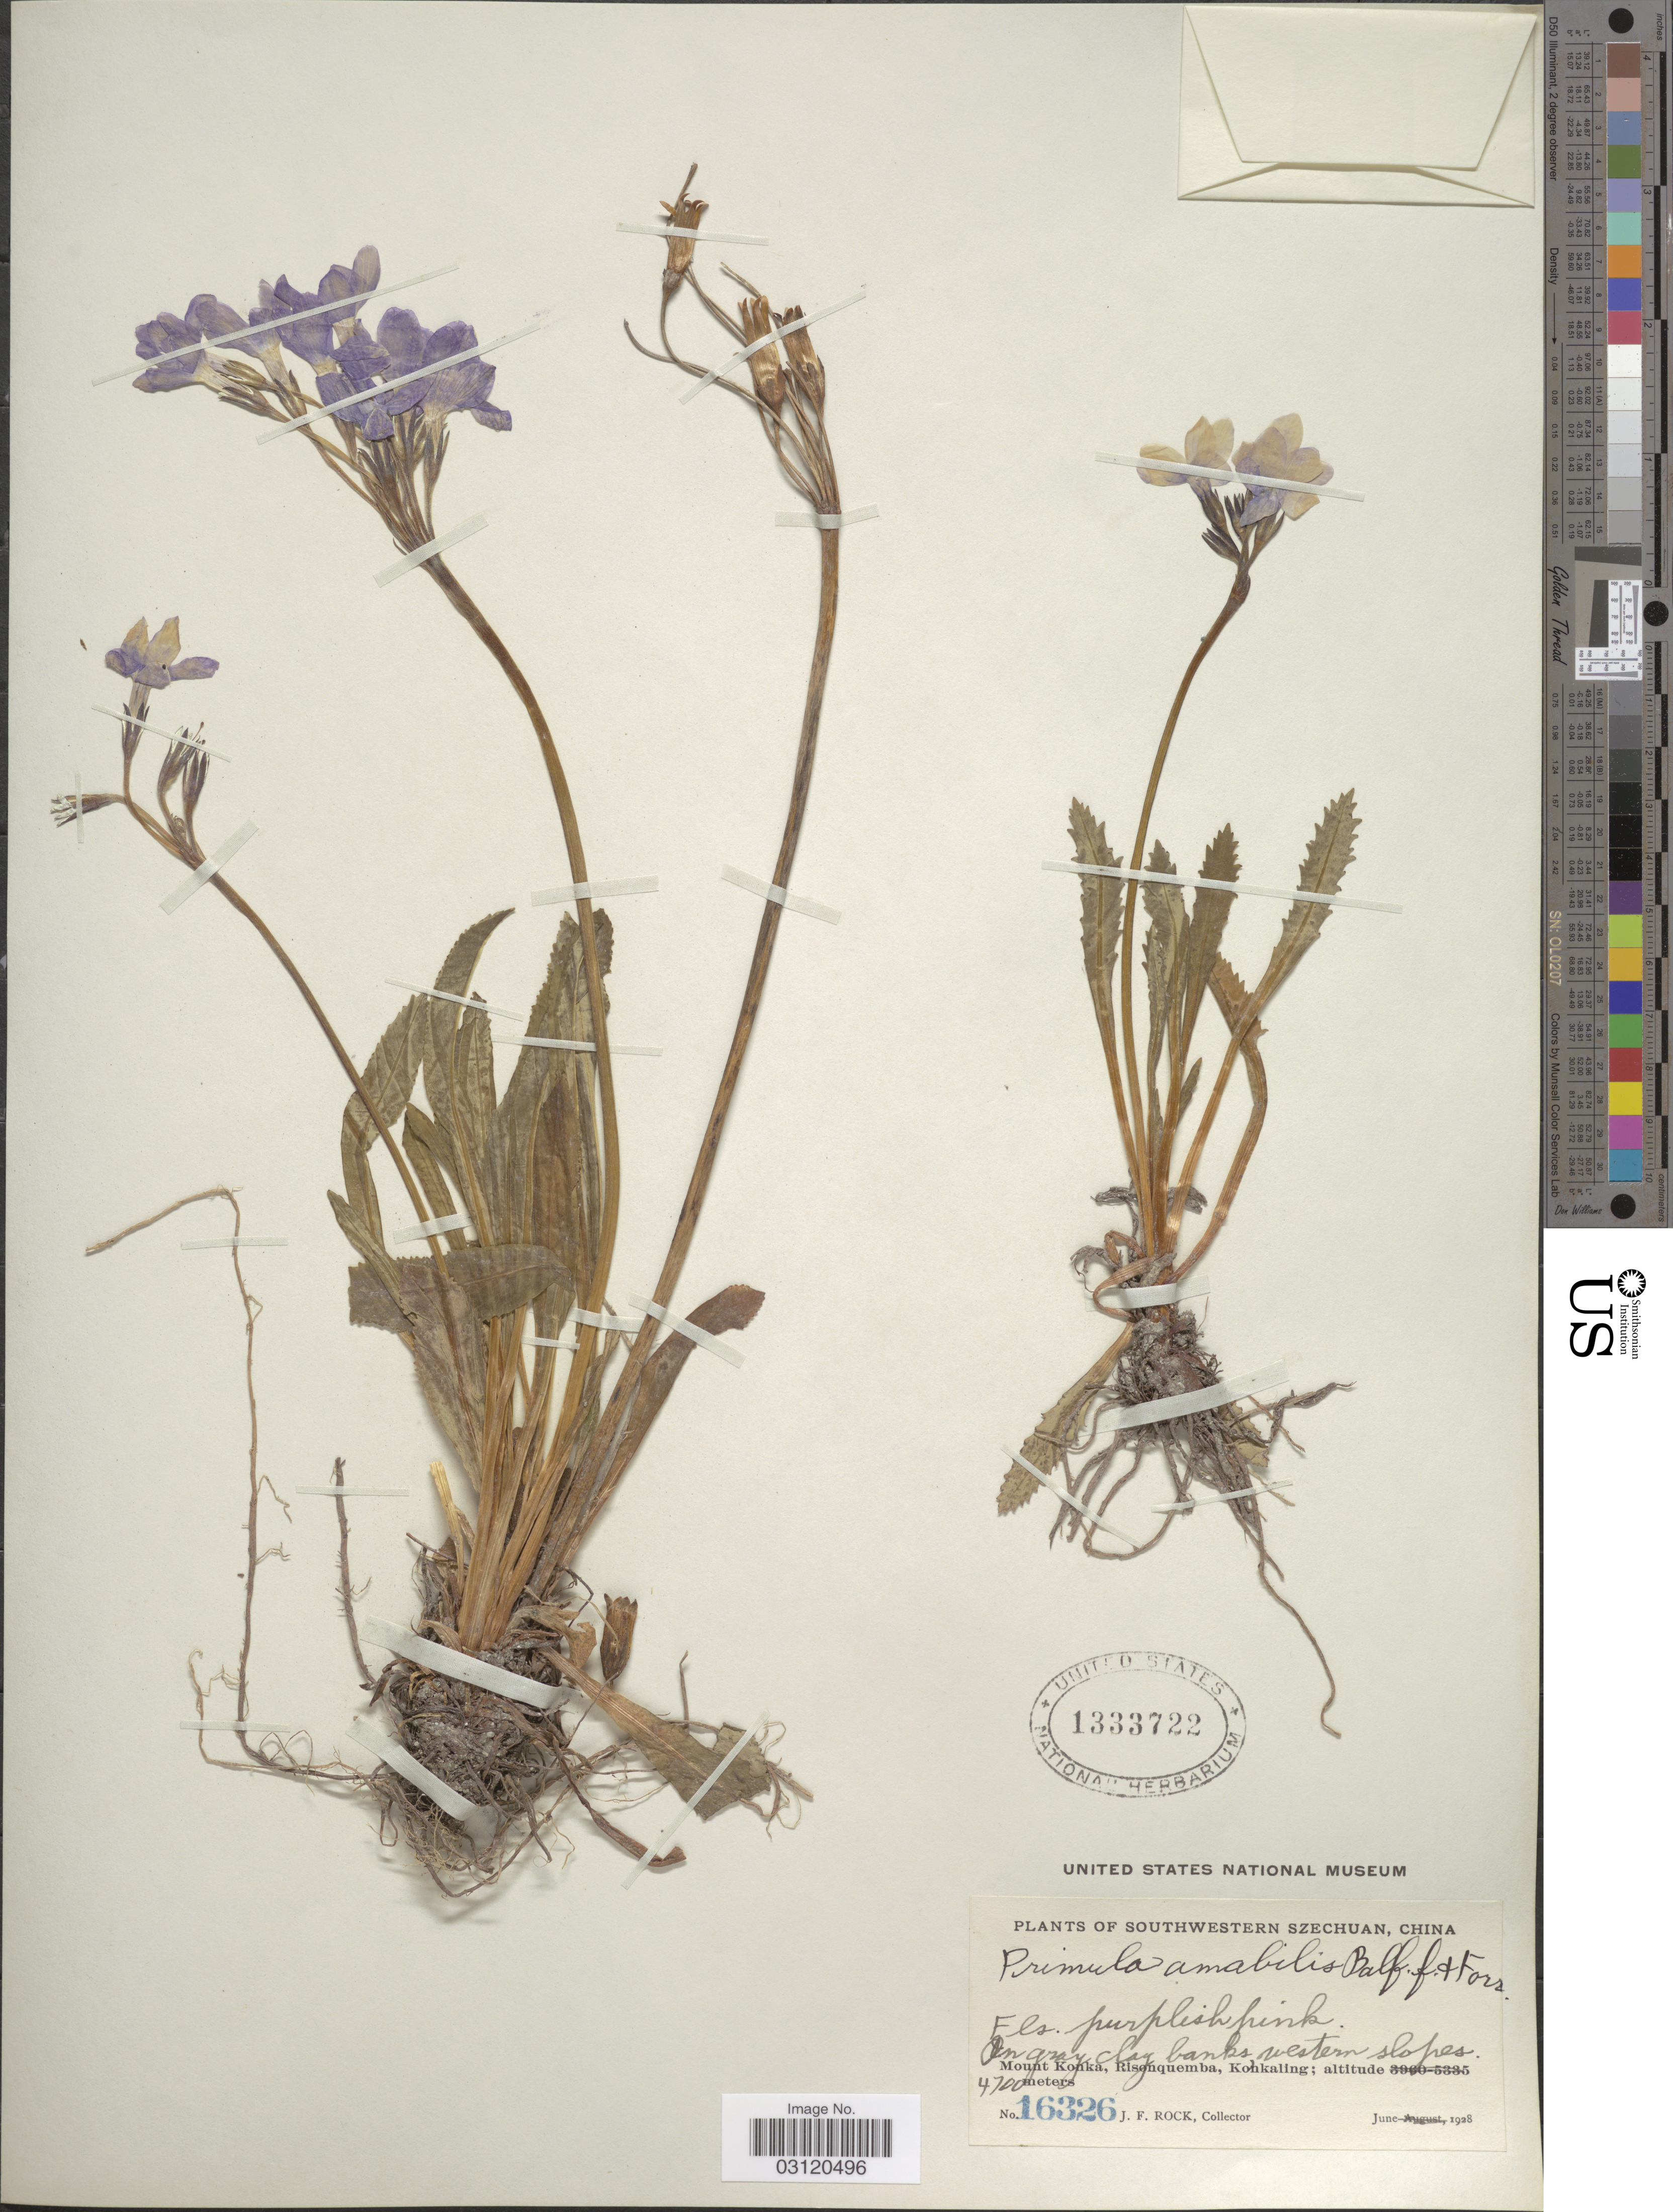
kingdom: Plantae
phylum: Tracheophyta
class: Magnoliopsida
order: Ericales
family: Primulaceae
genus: Primula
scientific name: Primula amabilis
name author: Balf. f. & Forrest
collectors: J. Rock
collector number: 16326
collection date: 1928-06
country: China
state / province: Sichuan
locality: Southwestern Szechuan. Mount Konka, Risenquemba, Konkaling.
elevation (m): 4700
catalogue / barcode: US 1333722